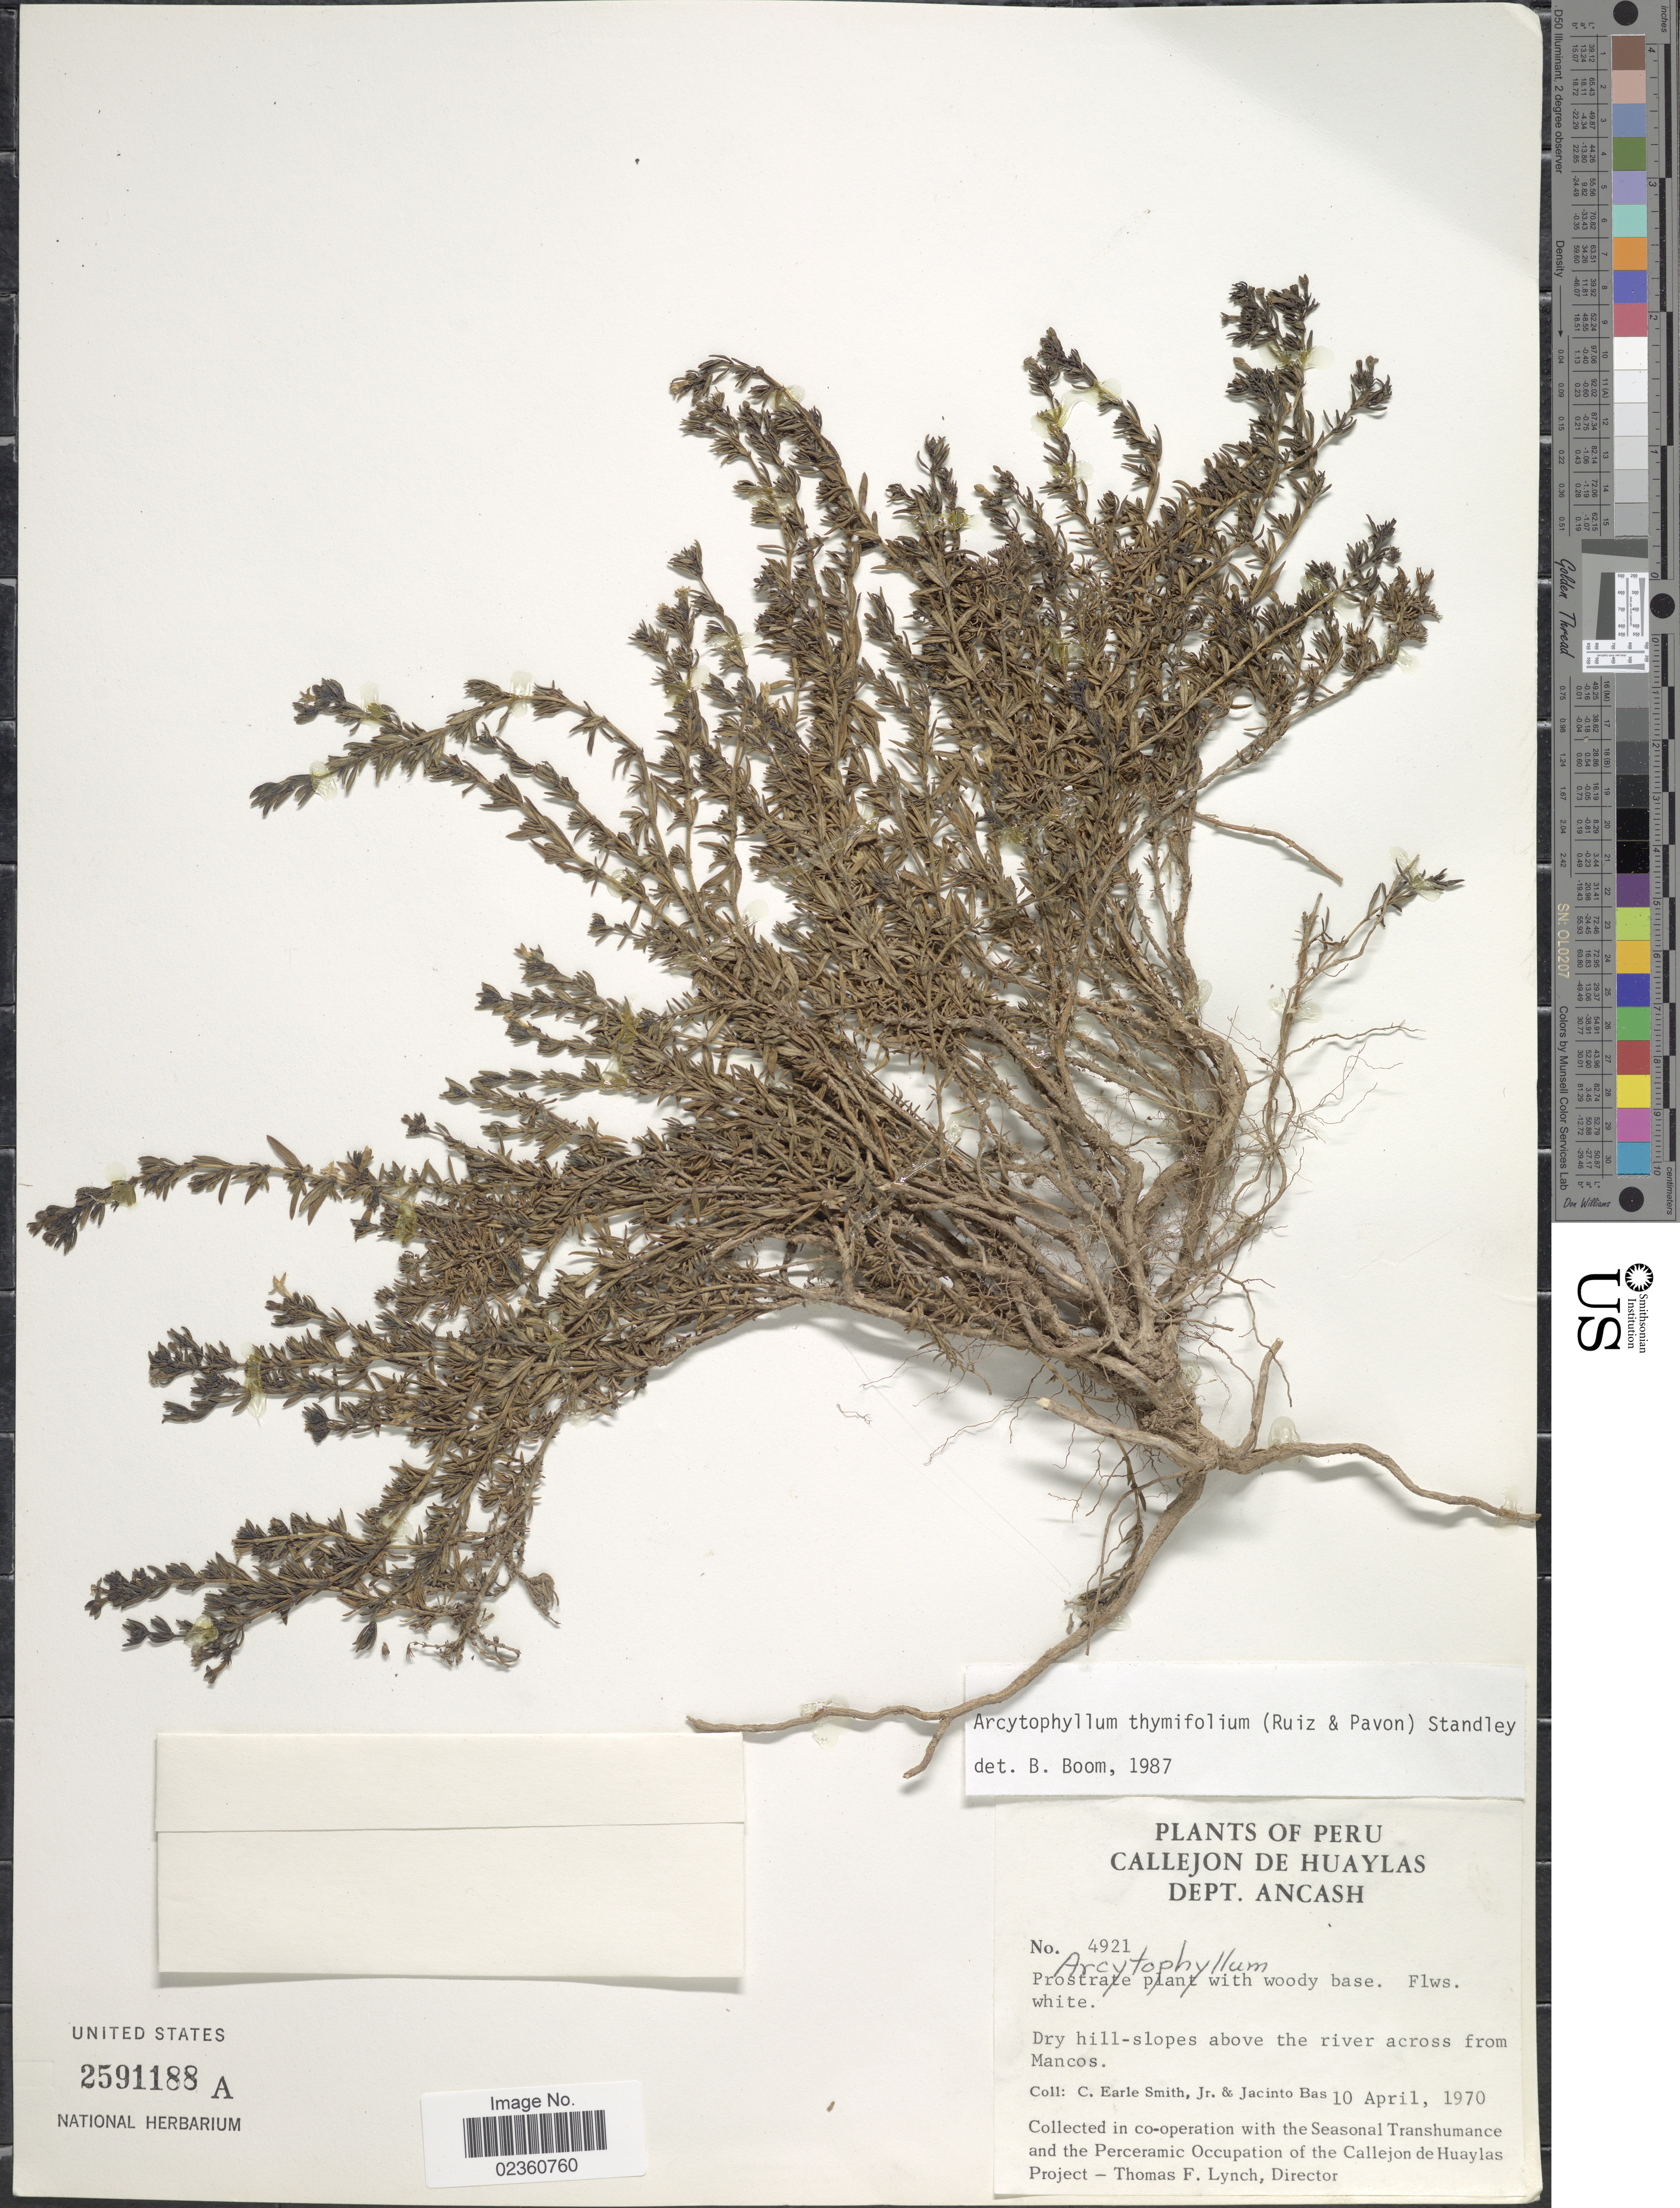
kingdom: Plantae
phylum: Tracheophyta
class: Magnoliopsida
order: Gentianales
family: Rubiaceae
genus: Arcytophyllum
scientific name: Arcytophyllum thymifolium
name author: (Ruiz & Pav.) Standl.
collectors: C. E. Smith Jr. & J. Bas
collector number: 4921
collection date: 1970-04-10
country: Peru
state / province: Ancash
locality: Callejon de Huaylas, Dept. Ancash, Dry hill-slopes above the river across from Mancos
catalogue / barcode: US 2591188A